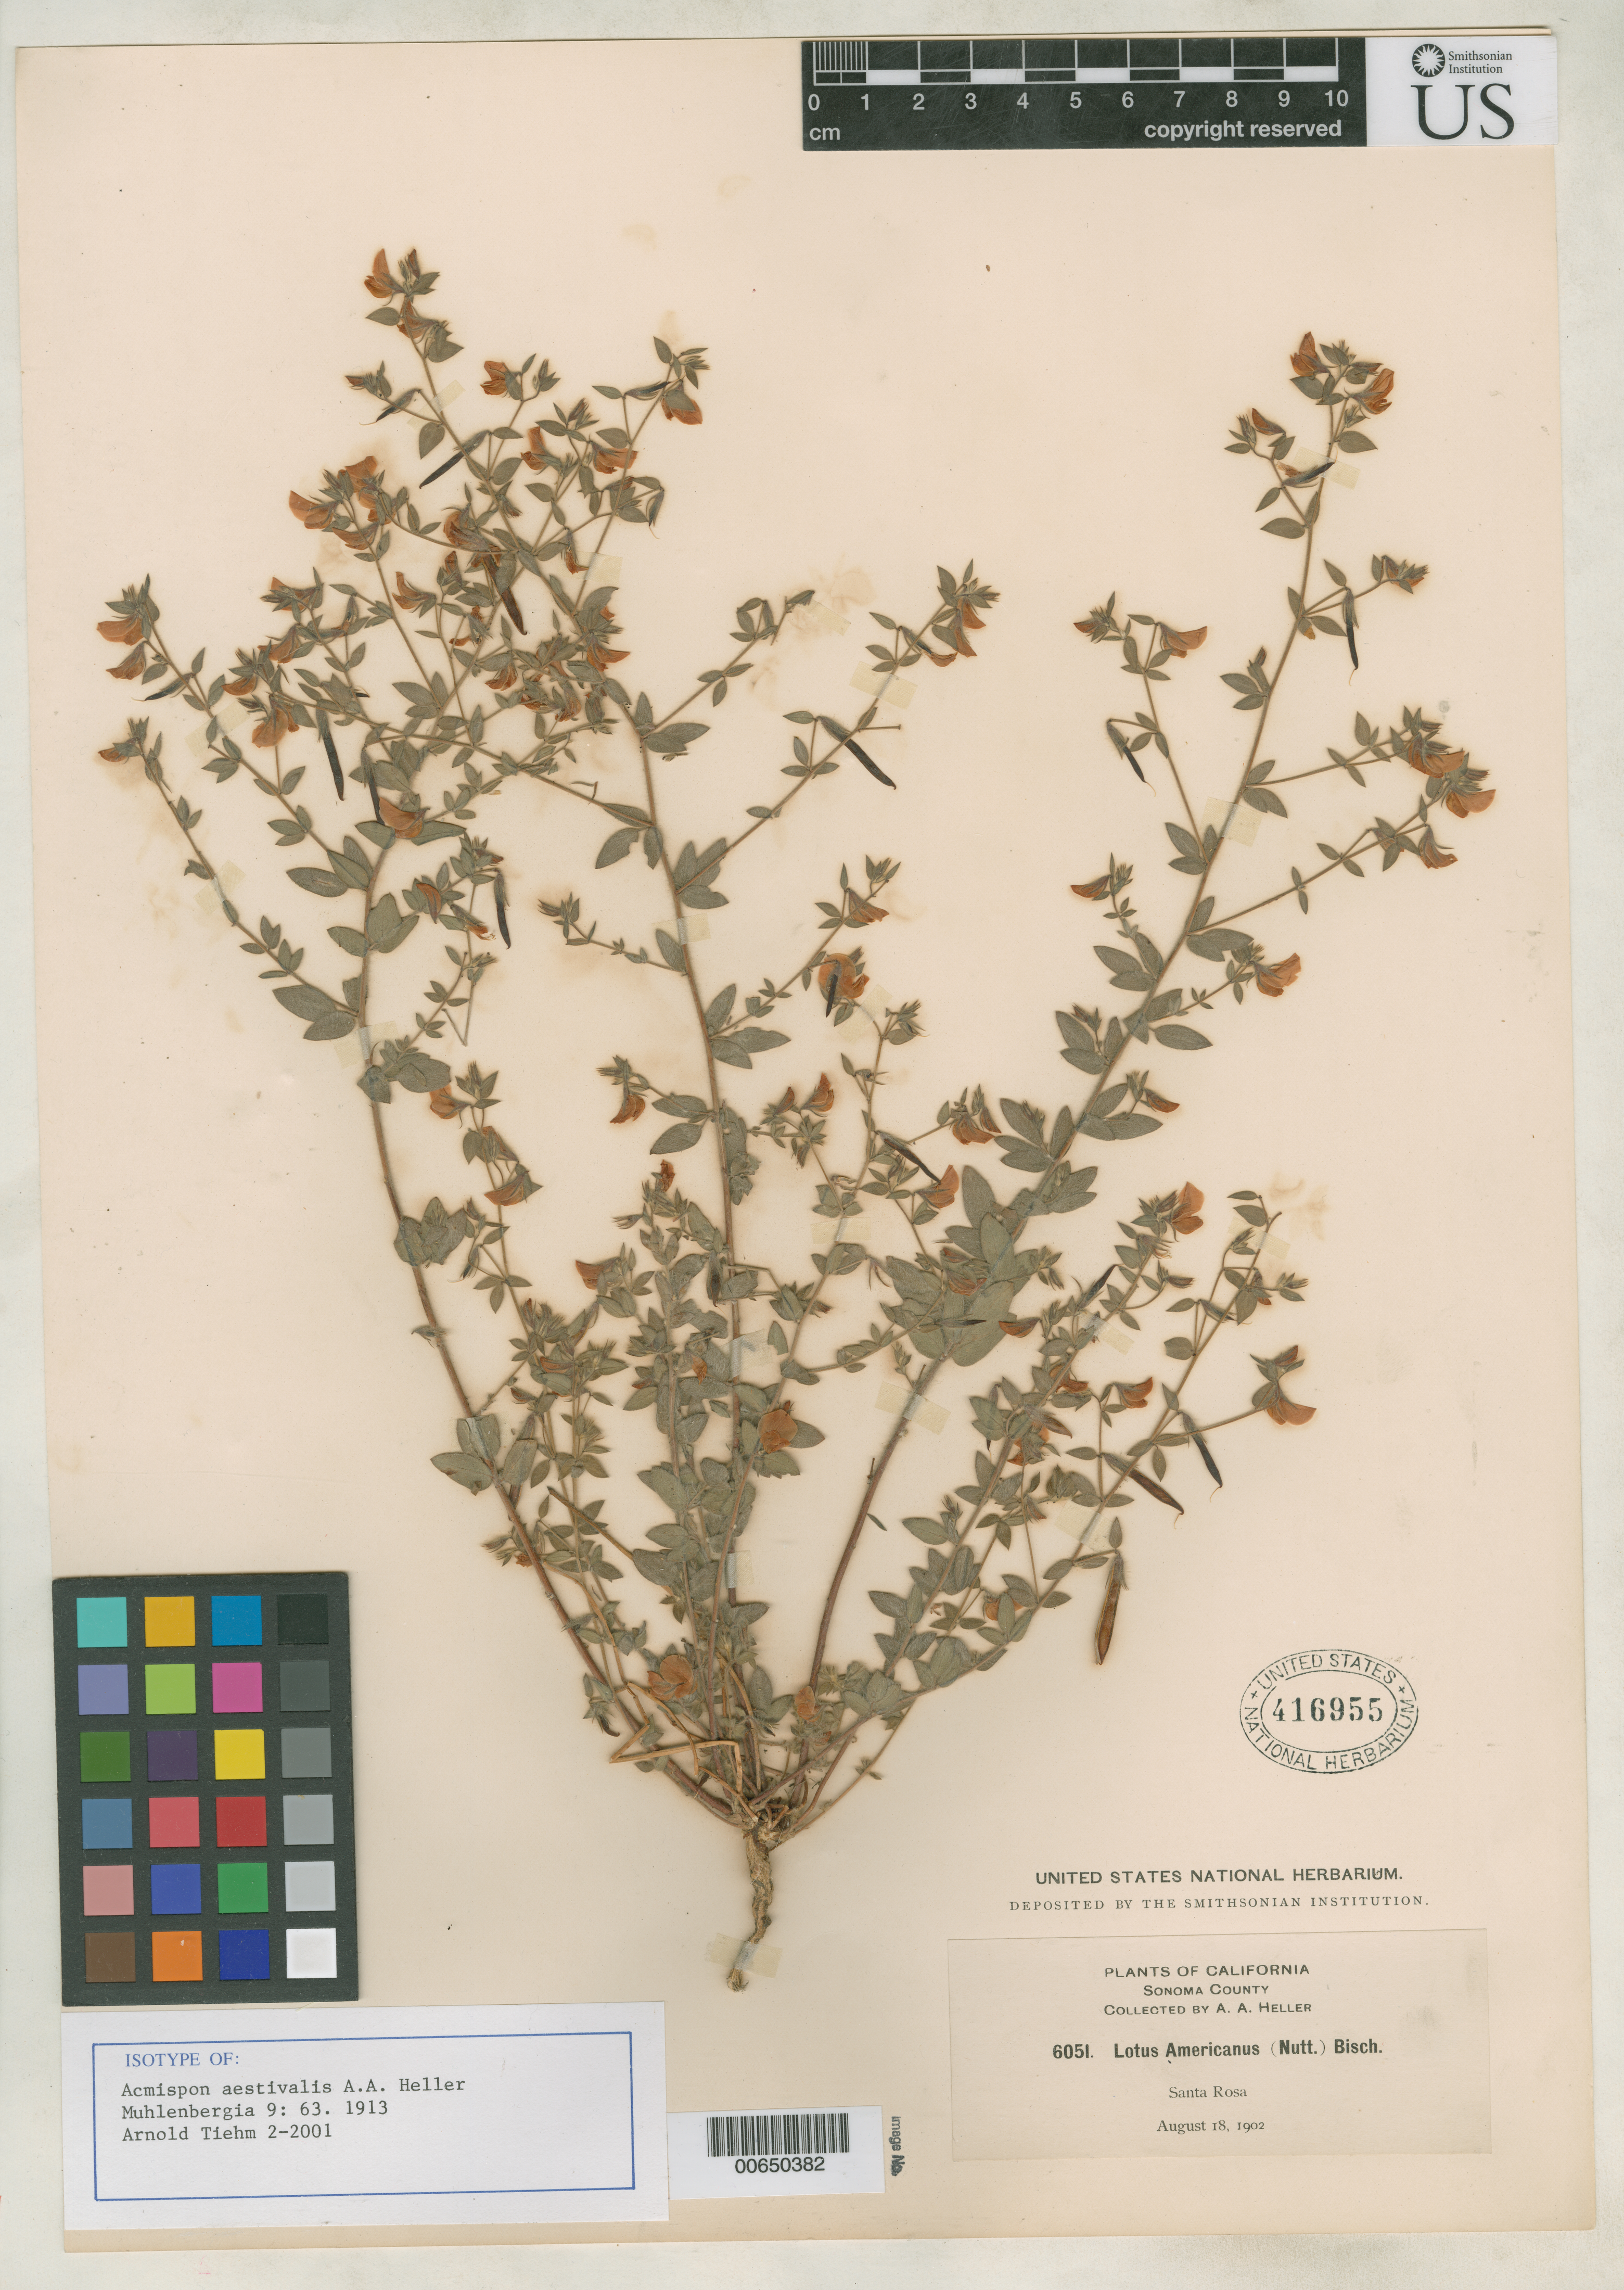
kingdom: Plantae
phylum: Tracheophyta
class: Magnoliopsida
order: Fabales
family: Fabaceae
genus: Acmispon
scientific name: Acmispon aestivalis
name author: A. Heller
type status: Isotype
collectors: A. A. Heller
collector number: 6051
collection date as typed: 18 Aug 1902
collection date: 1902-08-18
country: United States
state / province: California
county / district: Sonoma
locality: Santa Rosa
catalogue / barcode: US 416955